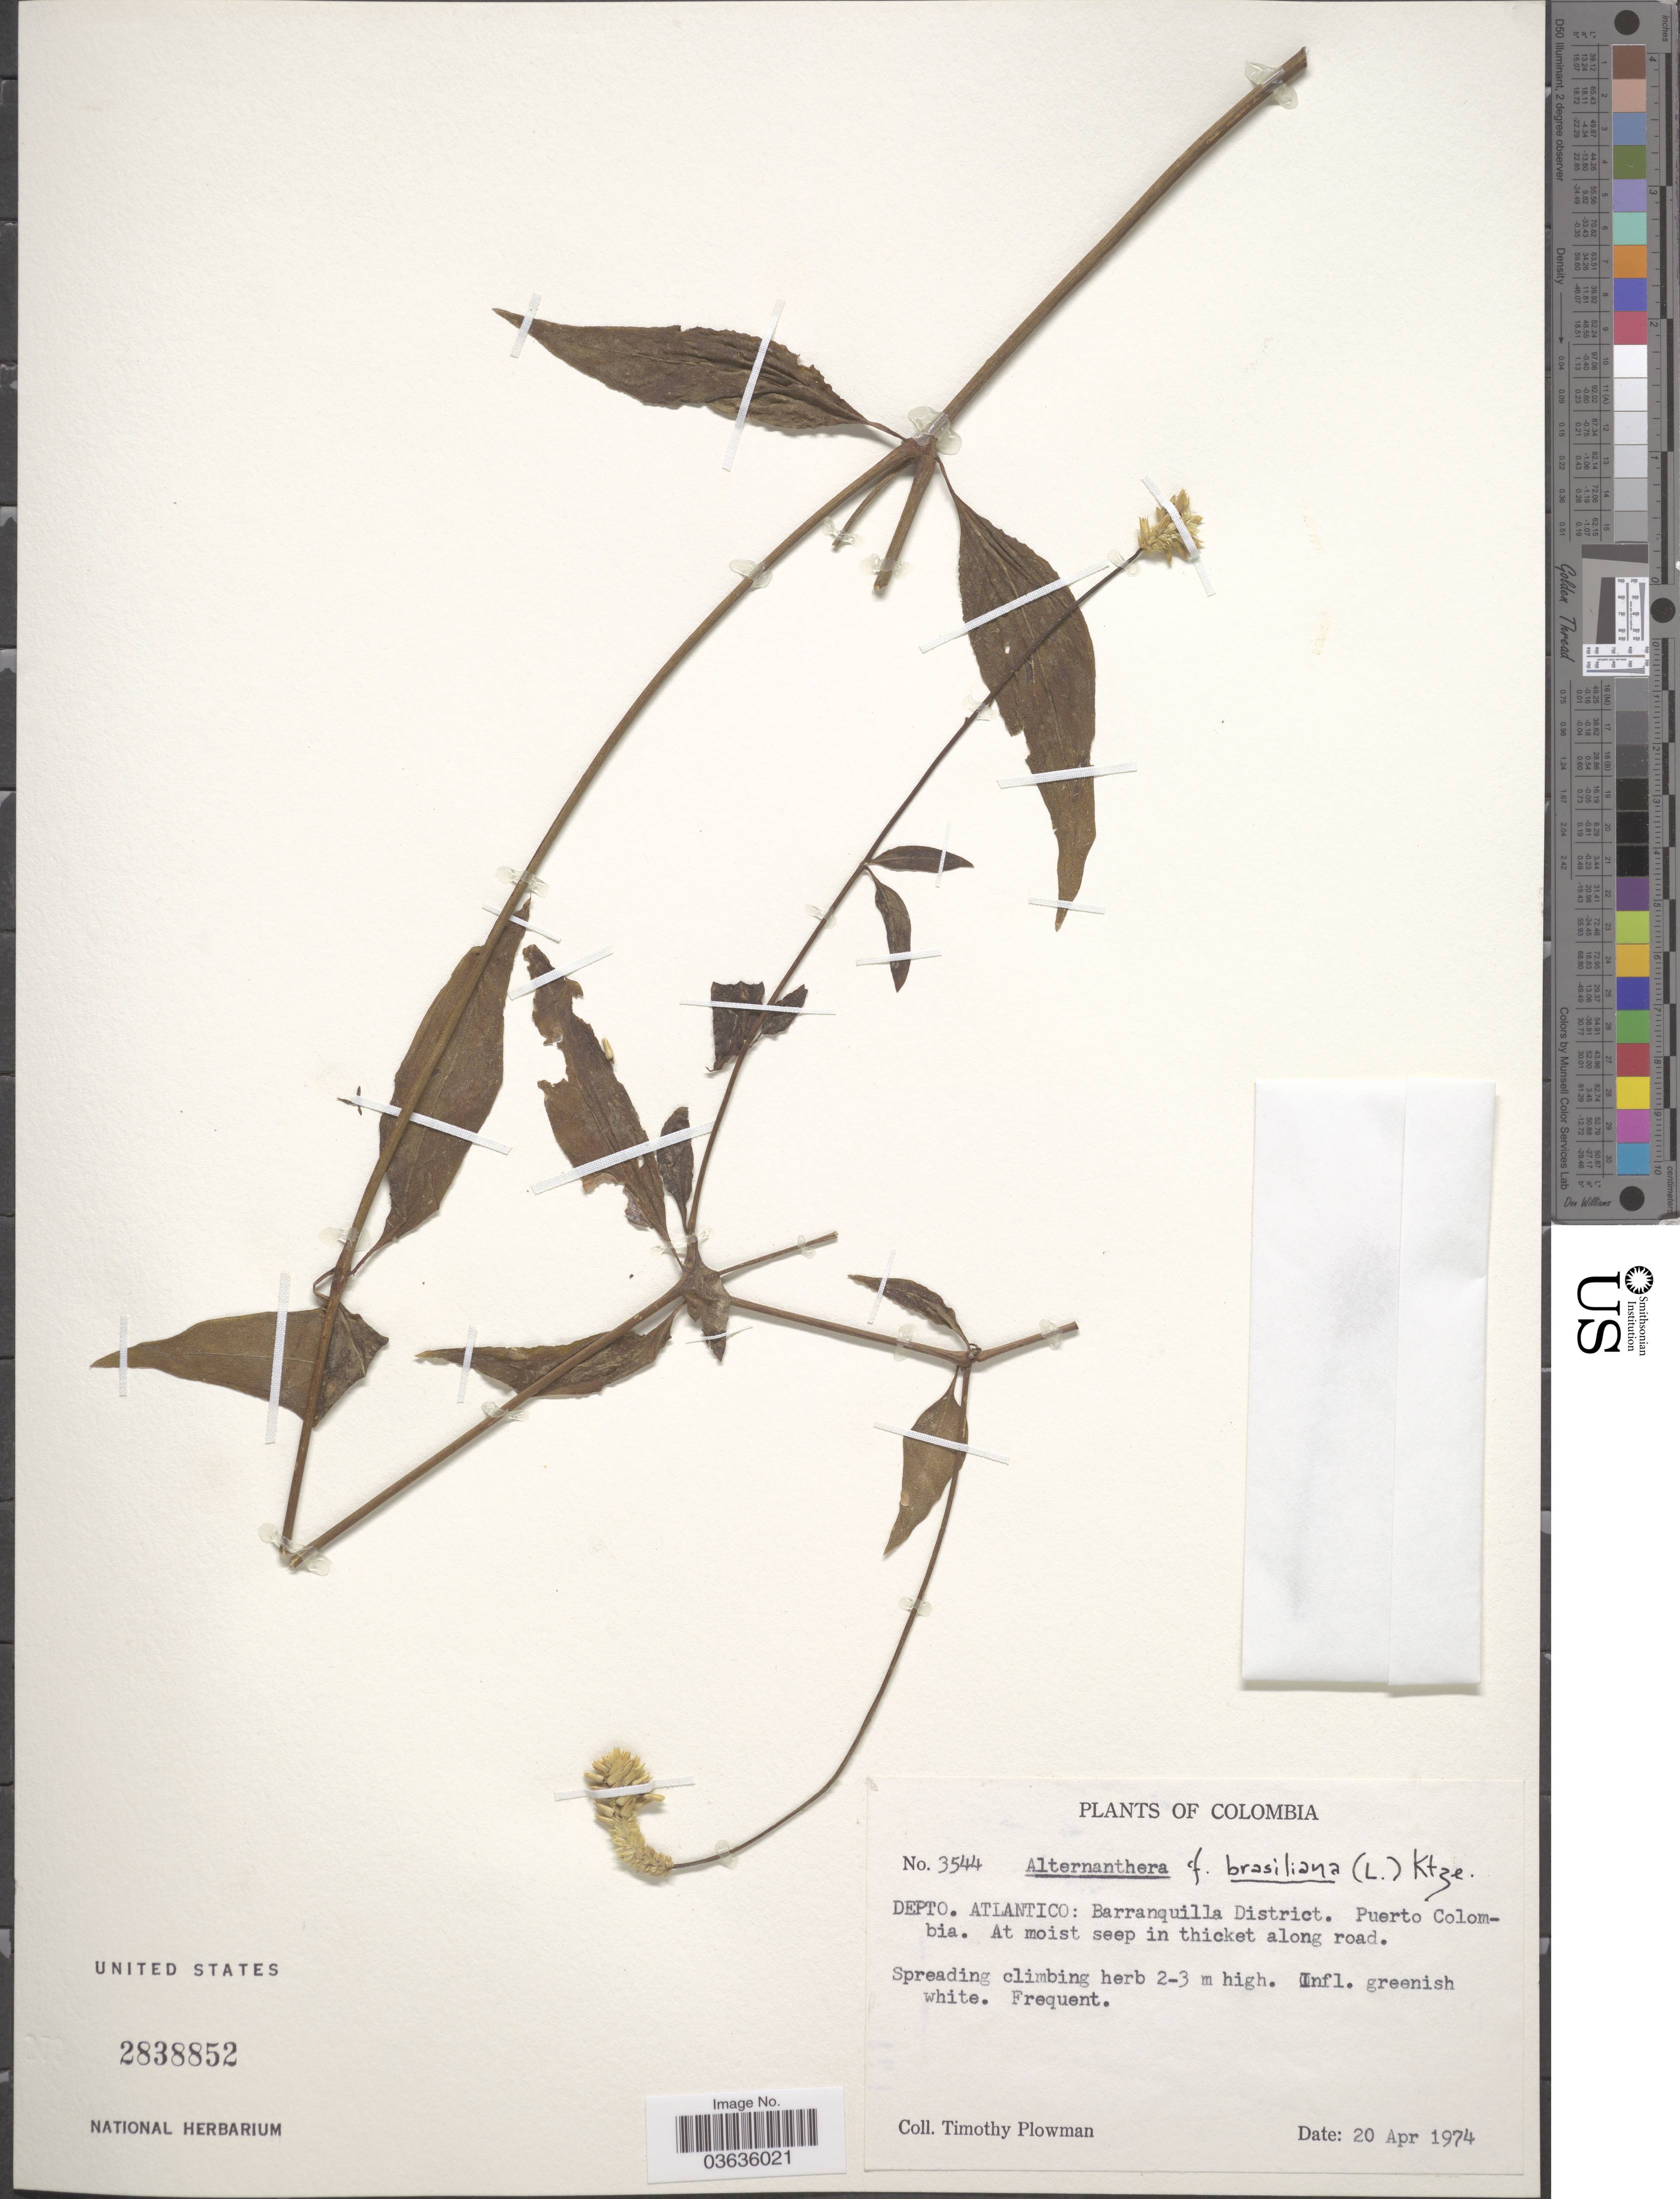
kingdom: Plantae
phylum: Tracheophyta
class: Magnoliopsida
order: Caryophyllales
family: Amaranthaceae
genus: Alternanthera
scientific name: Alternanthera brasiliana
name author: (L.) Kuntze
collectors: T. Plowman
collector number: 3544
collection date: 1974-04-20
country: Colombia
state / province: Atlántico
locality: Depto. Atlantico: Barranquilla District. Puerto Colombia.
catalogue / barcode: US 2838852